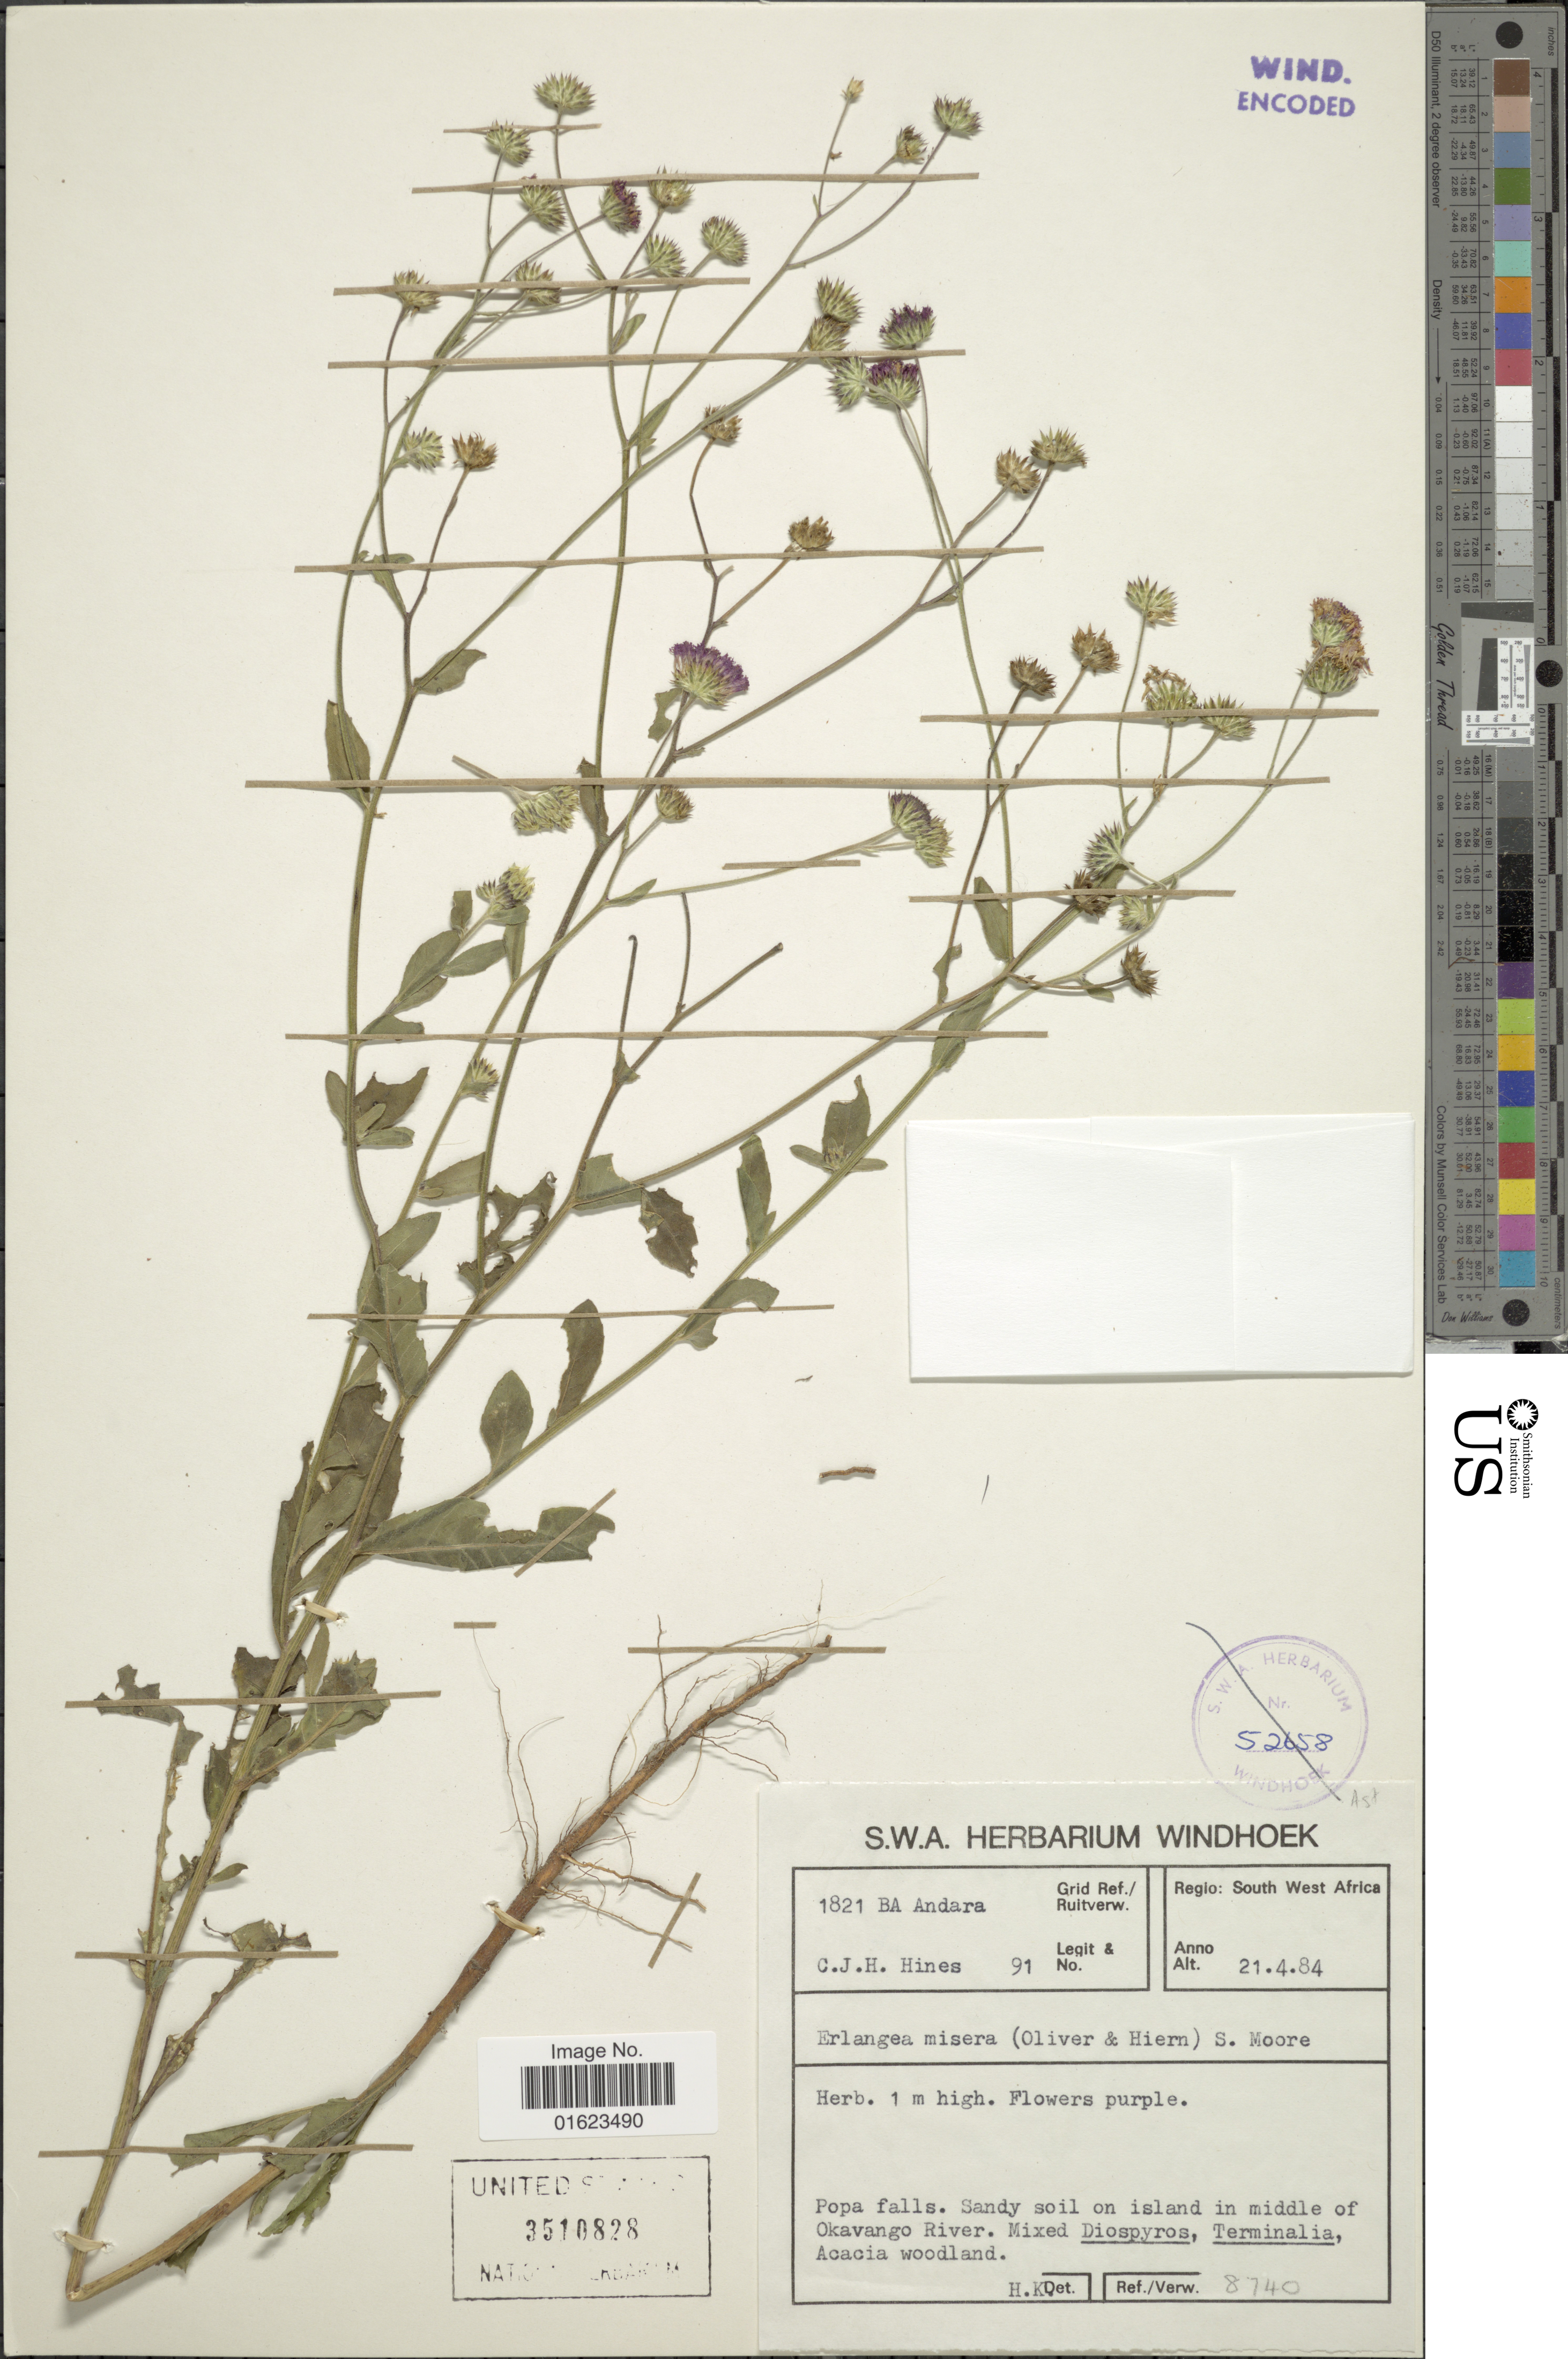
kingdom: Plantae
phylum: Tracheophyta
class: Magnoliopsida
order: Asterales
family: Asteraceae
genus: Erlangea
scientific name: Erlangea misera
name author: (Oliv. & Hiern) S. Moore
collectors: C. Hines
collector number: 91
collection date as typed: Transcribed d/m/y: 21/4/84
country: Namibia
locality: Regio South West Africa. Popa falls.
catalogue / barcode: US 3510828